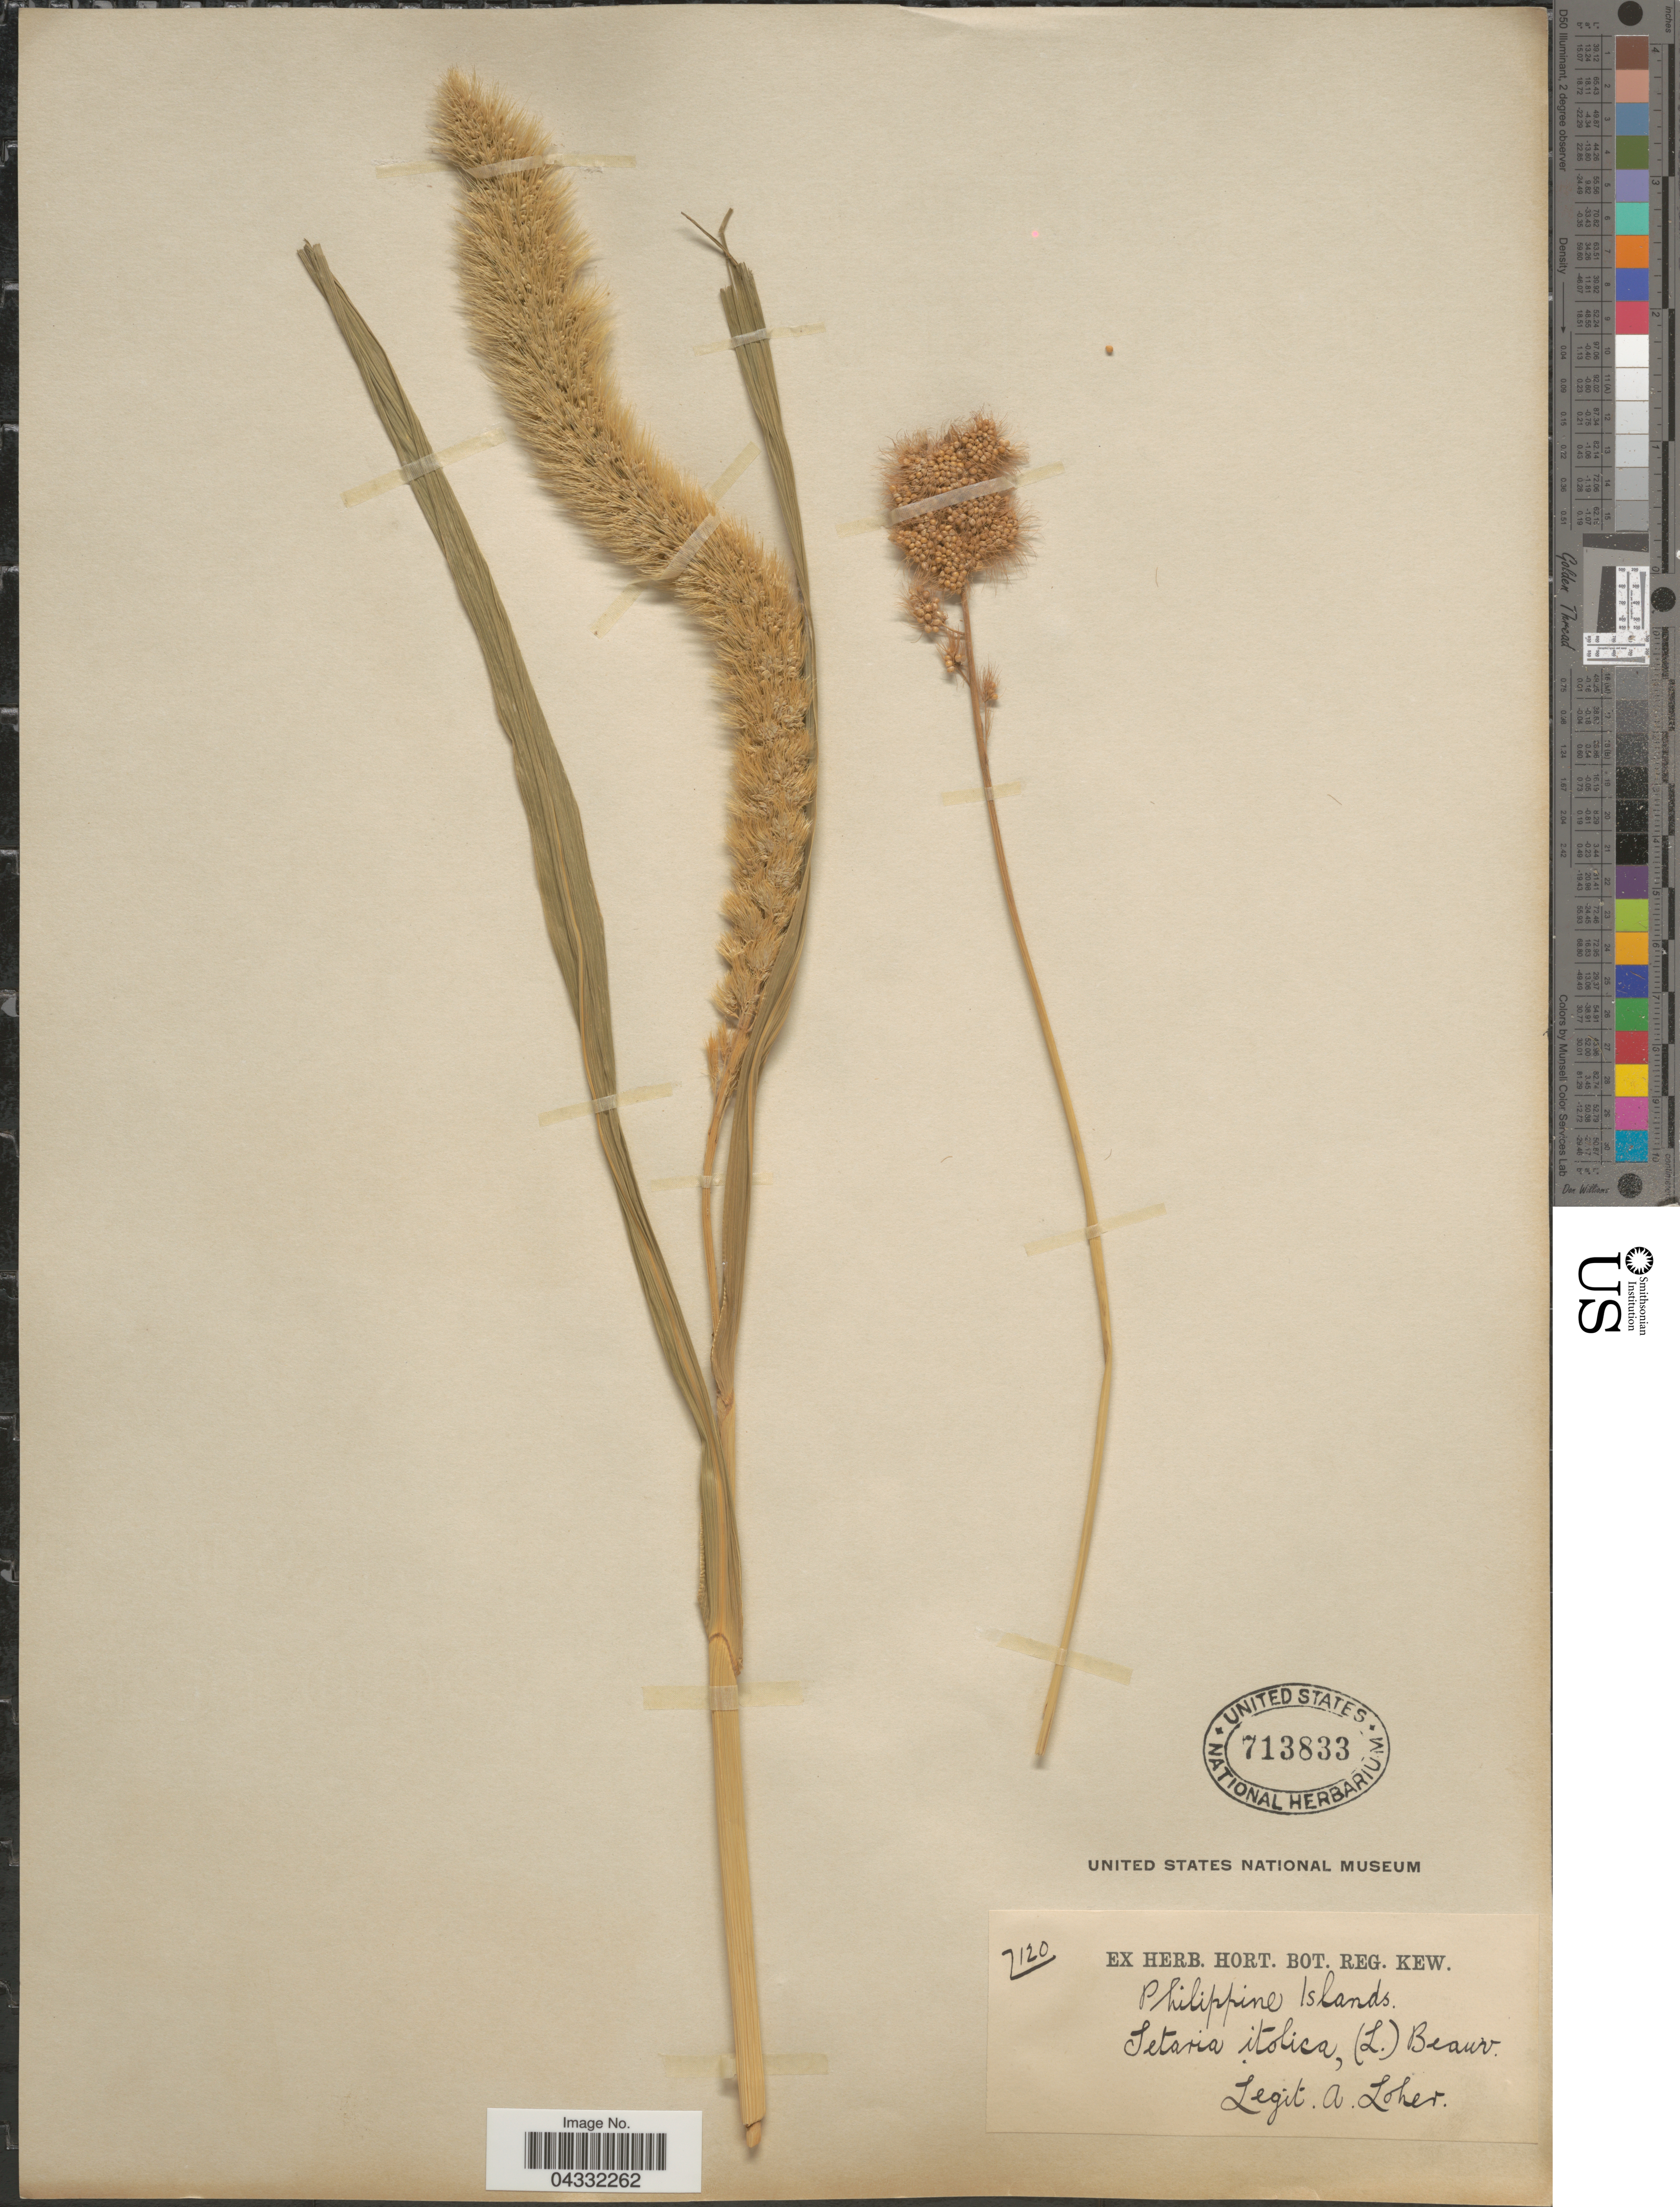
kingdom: Plantae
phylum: Tracheophyta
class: Liliopsida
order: Poales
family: Poaceae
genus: Setaria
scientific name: Setaria italica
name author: (L.) P. Beauv.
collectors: A. Loher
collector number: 7120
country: Philippines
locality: Philippine Islands.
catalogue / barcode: US 713833